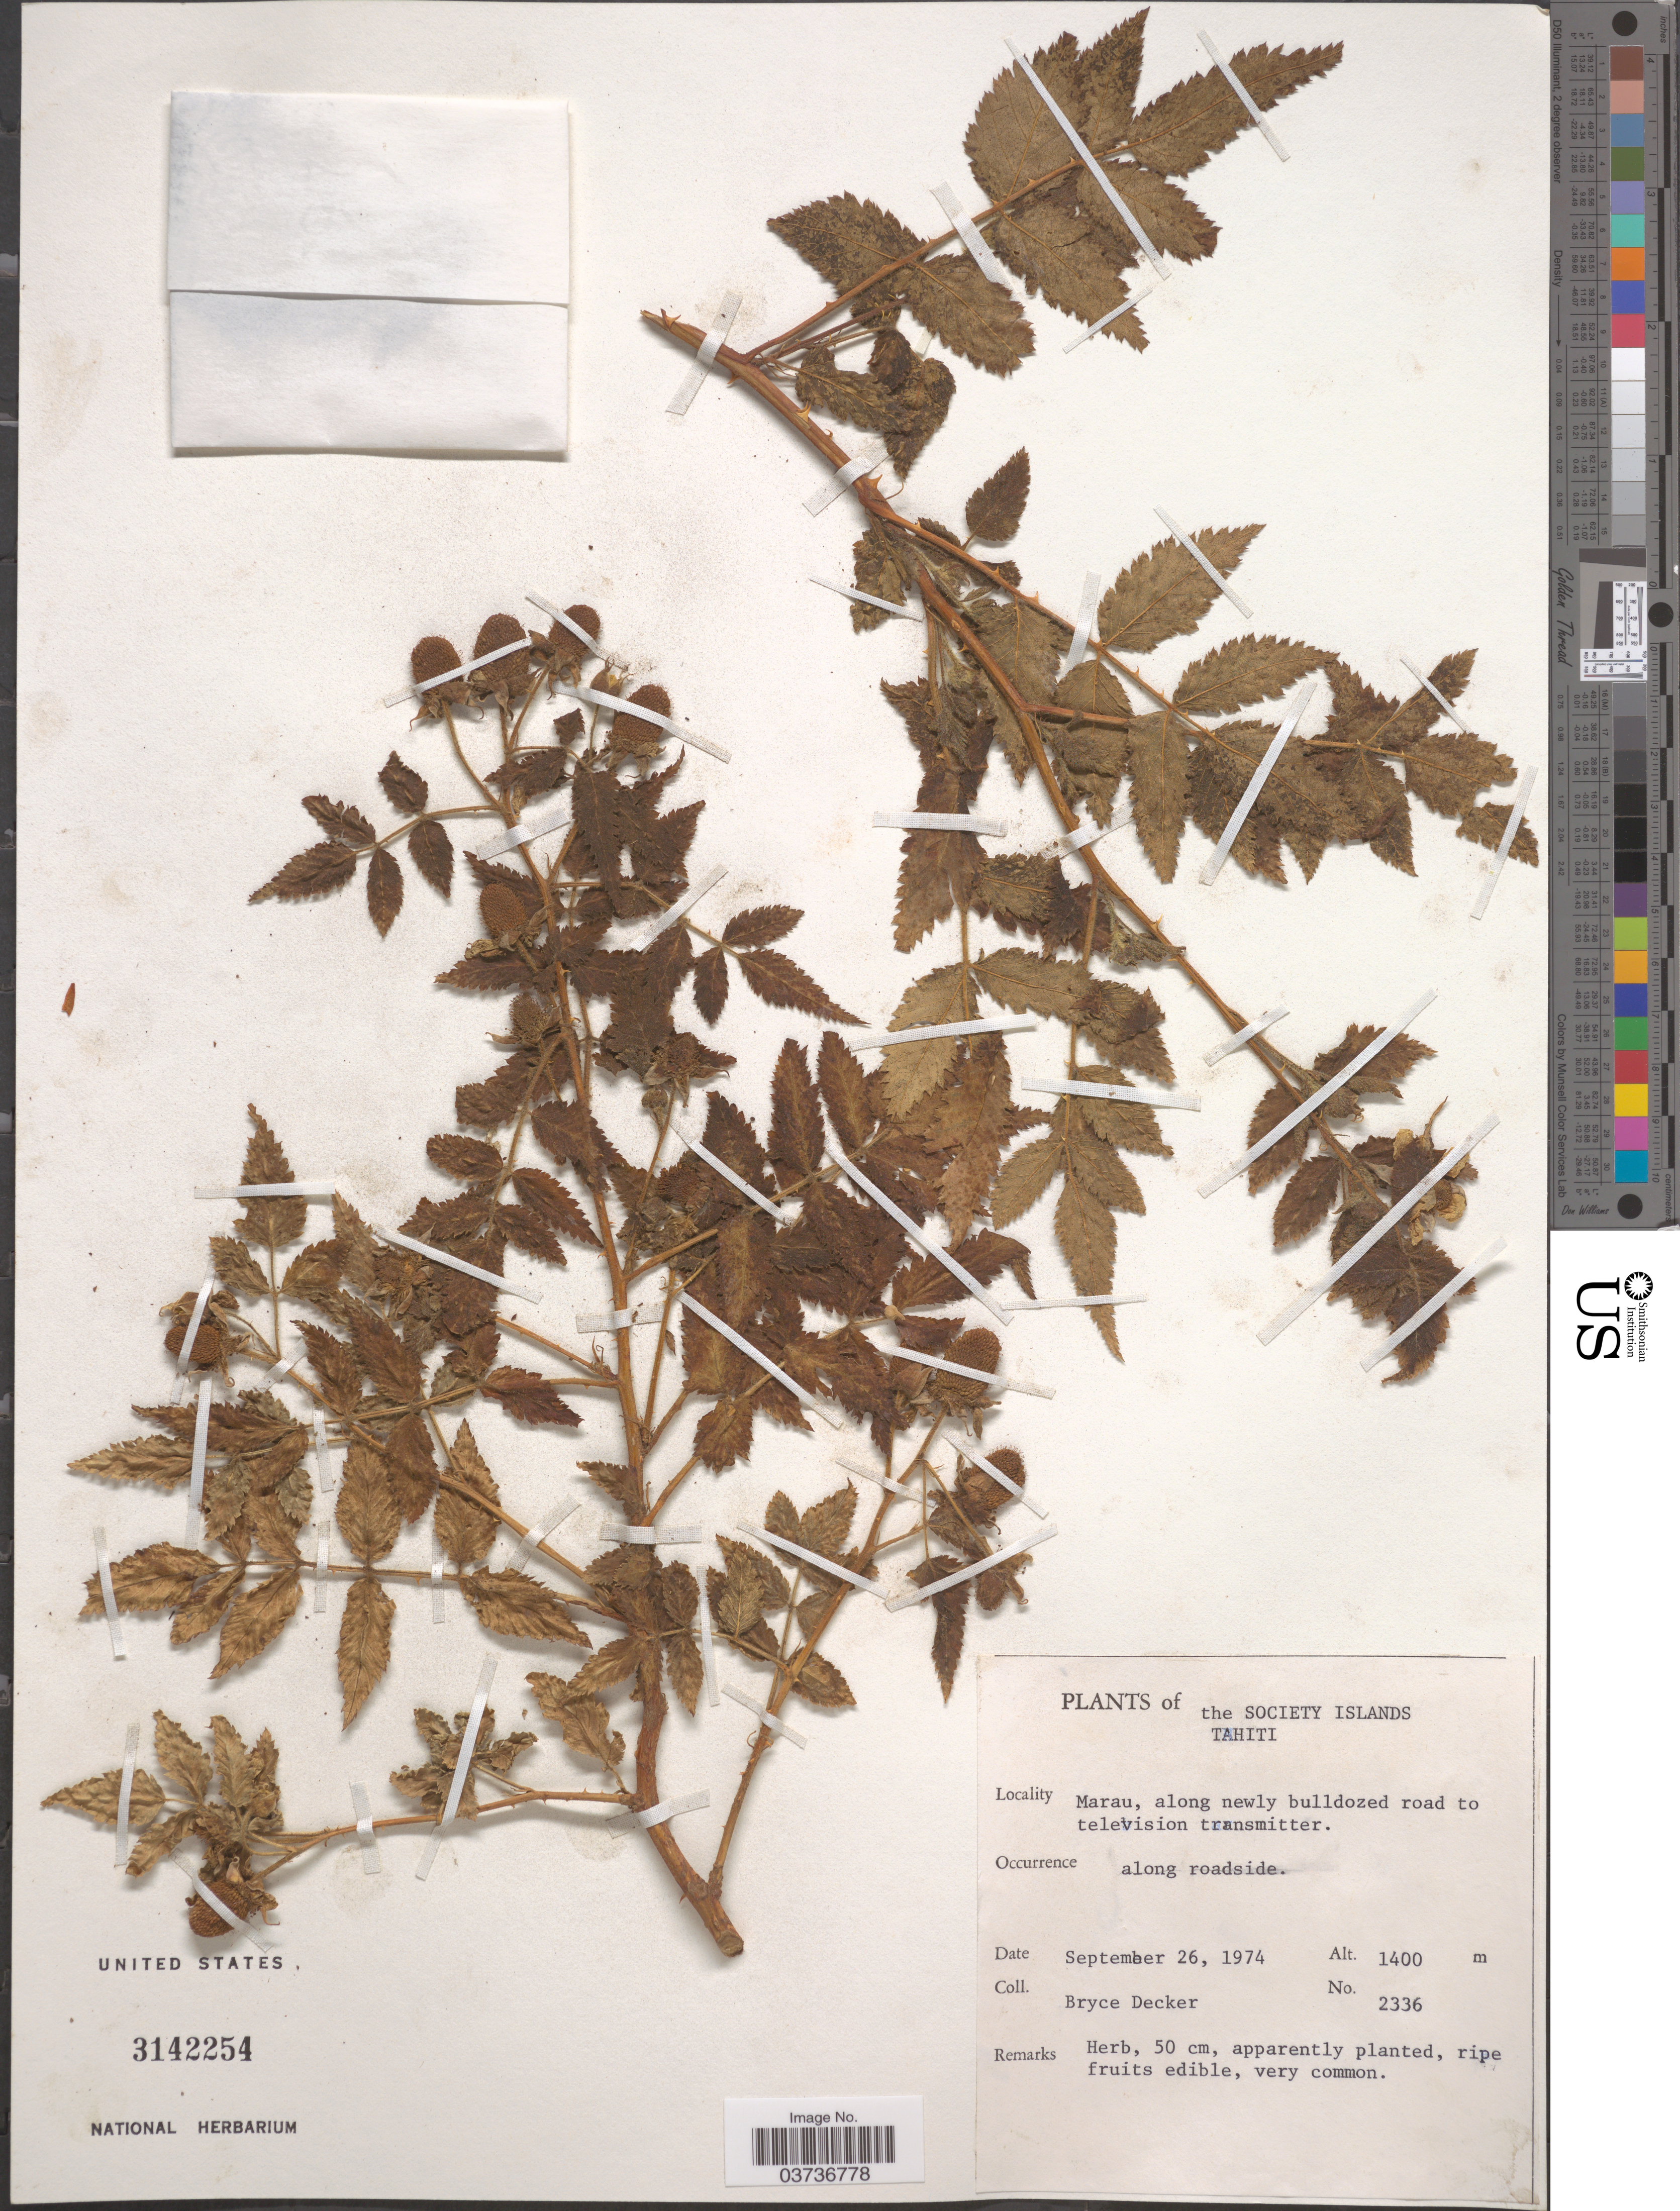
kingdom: Plantae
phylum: Tracheophyta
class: Magnoliopsida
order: Rosales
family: Rosaceae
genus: Rubus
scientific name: Rubus sp.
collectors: B. G. Decker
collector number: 2336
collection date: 1974-09-26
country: French Polynesia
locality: Society Islands. Tahiti. Marau, along newly bulldozed road to television transmitter. Along roadside.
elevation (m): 1400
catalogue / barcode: US 3142254